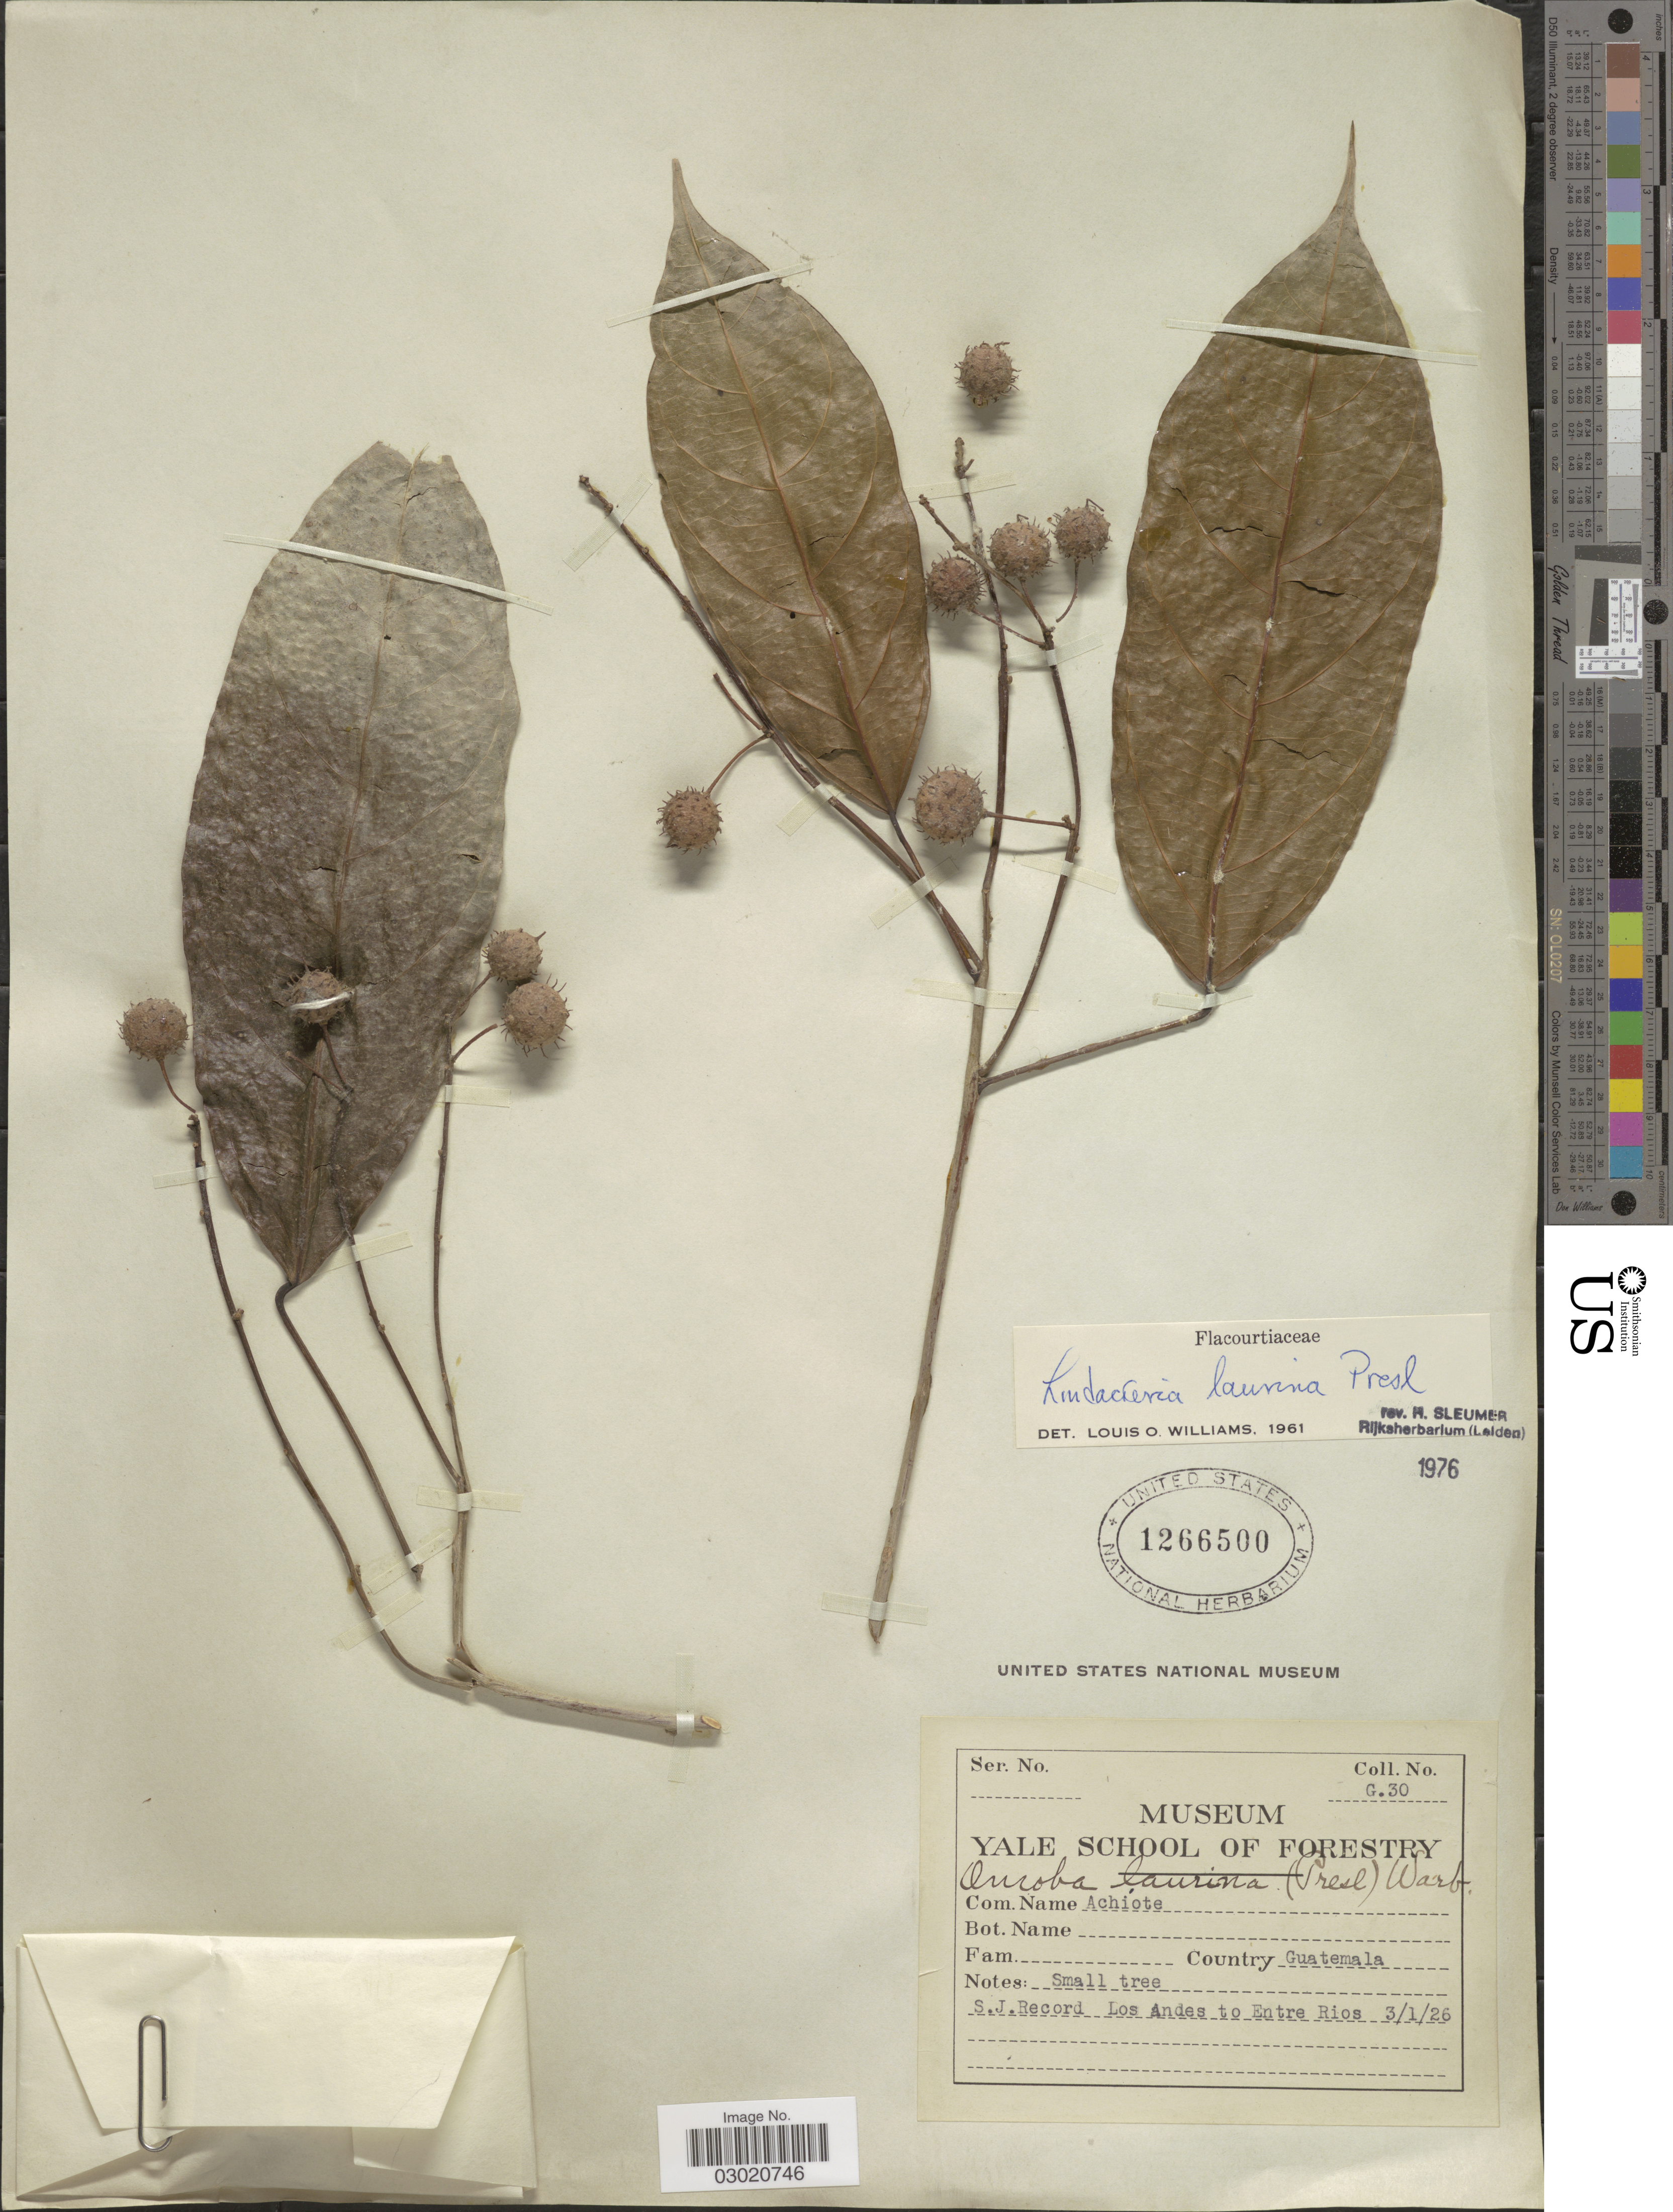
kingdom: Plantae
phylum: Tracheophyta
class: Magnoliopsida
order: Malpighiales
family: Achariaceae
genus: Lindackeria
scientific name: Lindackeria laurina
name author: C. Presl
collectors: S. J. Record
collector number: G.30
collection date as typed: Transcribed d/m/y: 3/1/26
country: Guatemala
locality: Los Andes to Entre Rios.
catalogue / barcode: US 1266500